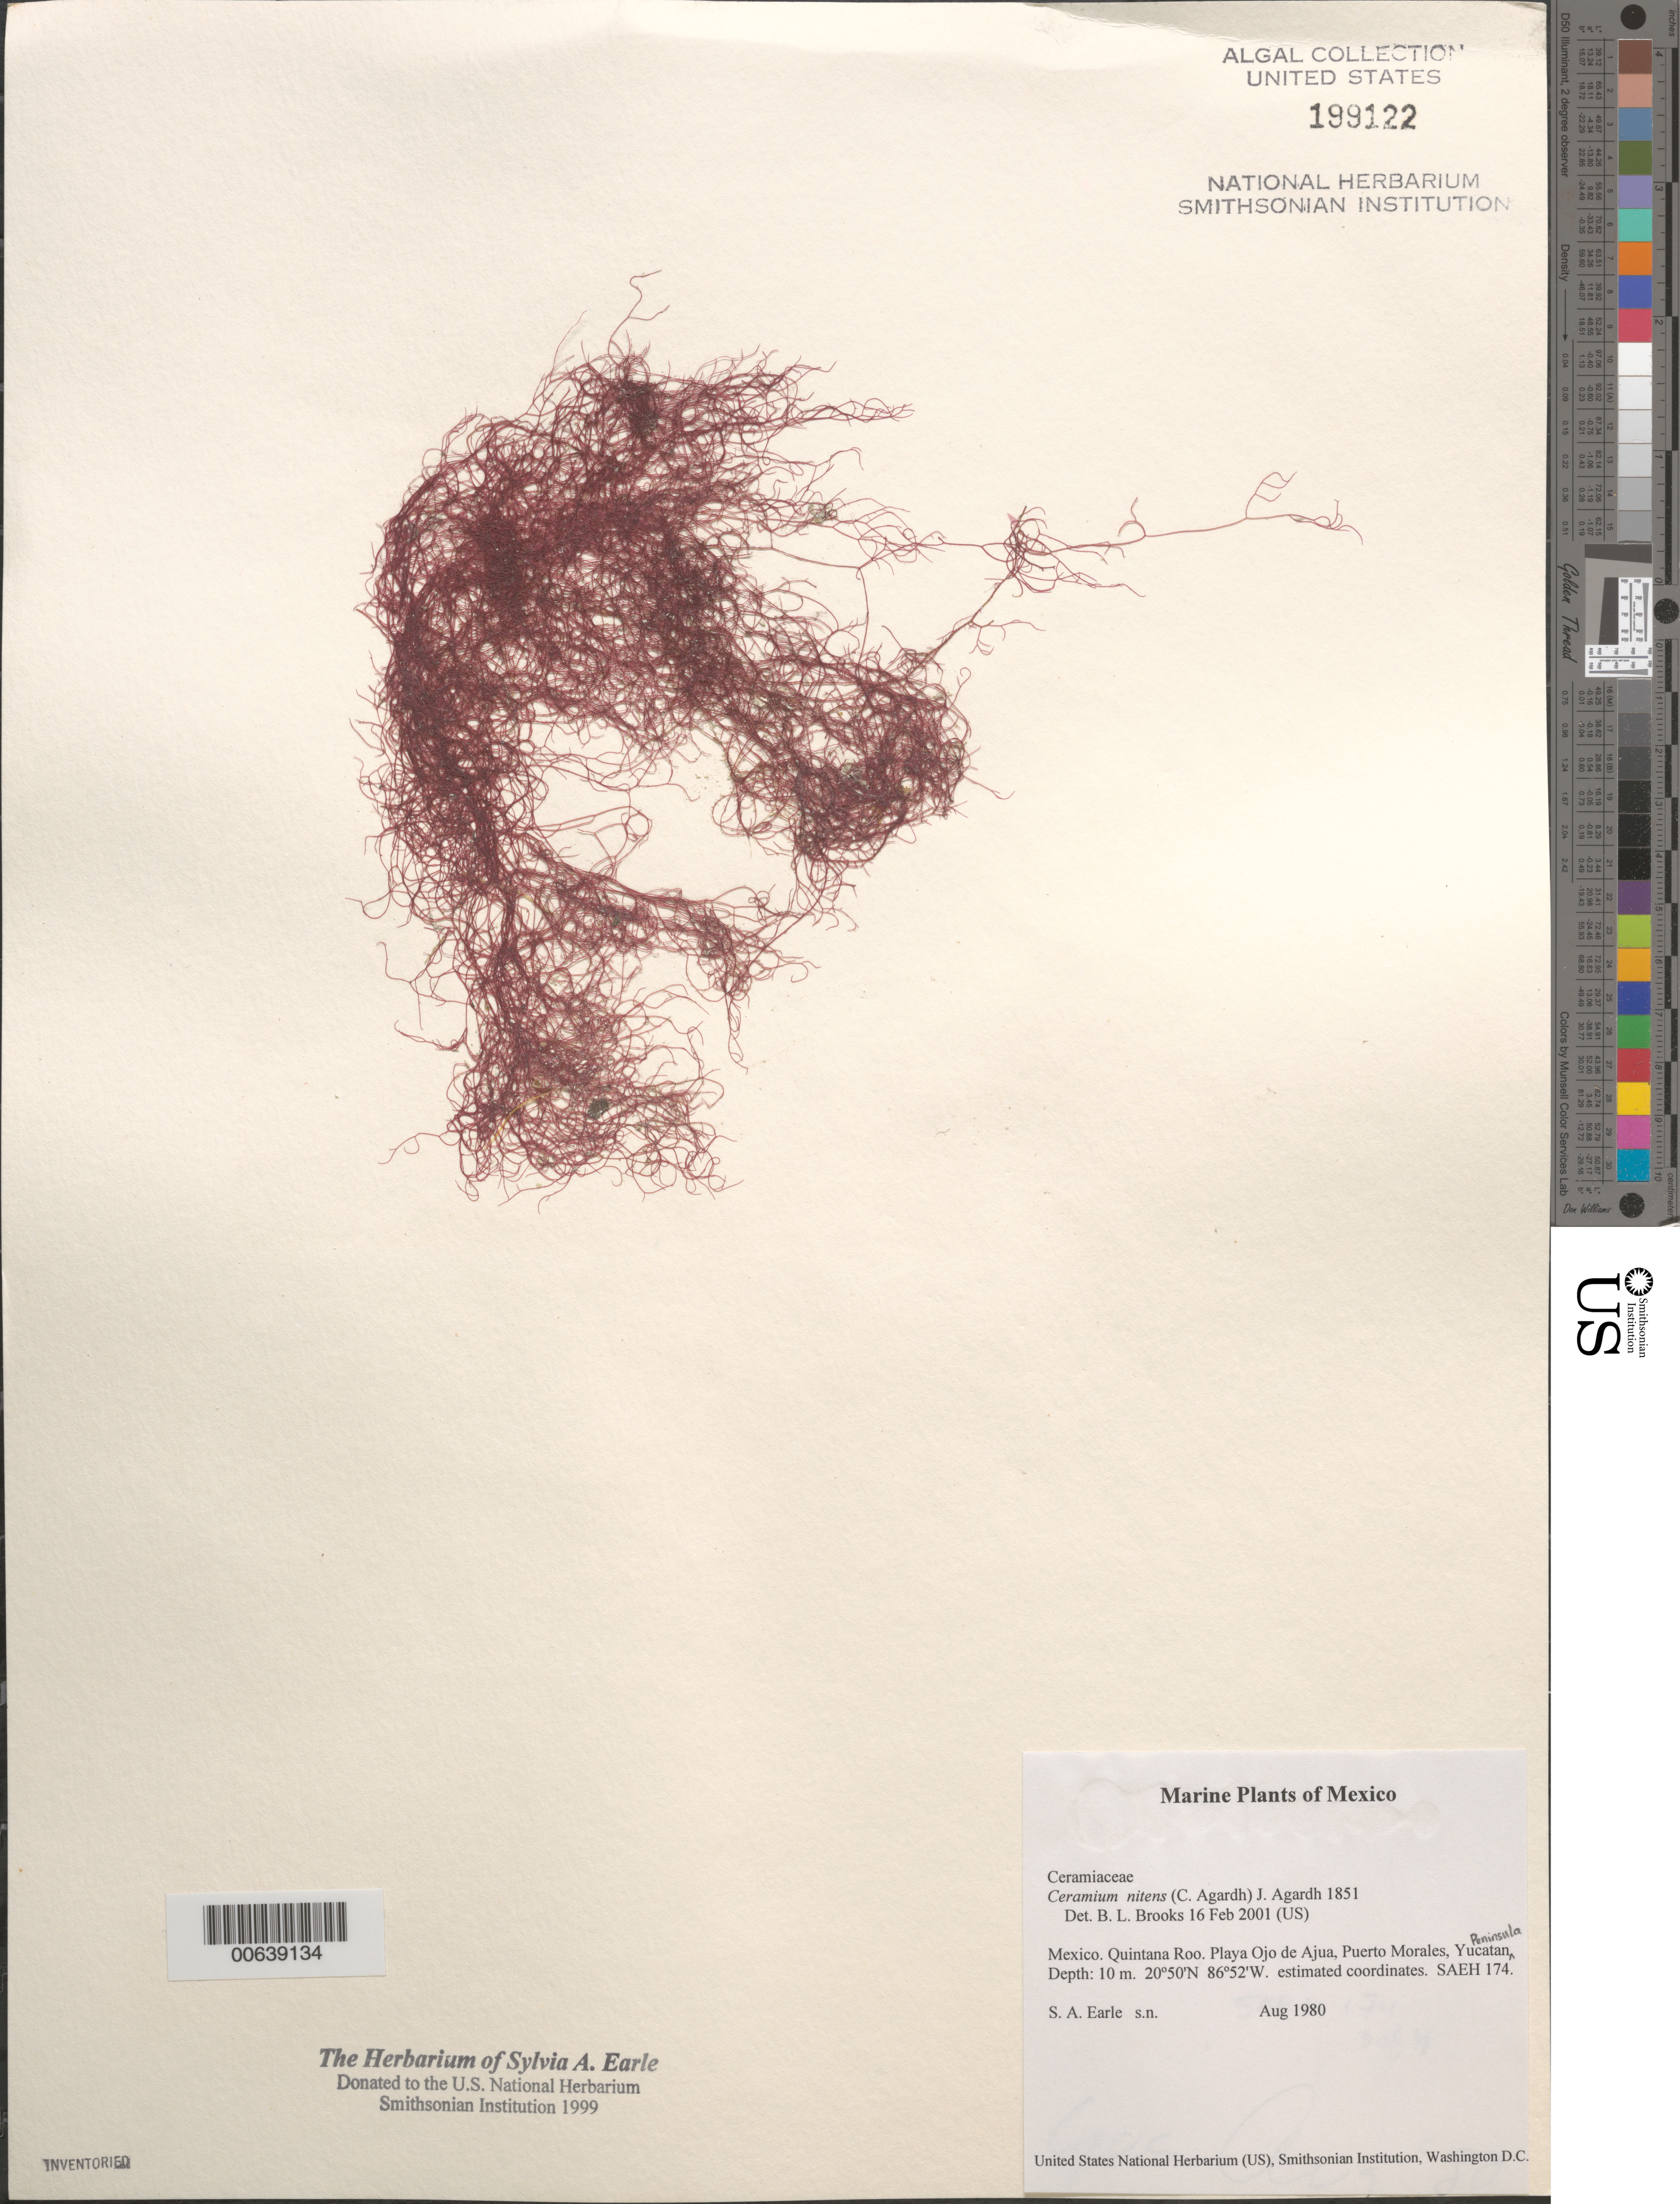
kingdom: Plantae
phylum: Rhodophyta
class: Florideophyceae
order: Ceramiales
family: Ceramiaceae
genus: Ceramium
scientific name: Ceramium nitens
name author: (C. Agardh) J. Agardh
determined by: Brooks, B. L., (BOT), Smithsonian Institution - National Museum of Natural History (UNITED STATES)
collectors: S. A. Earle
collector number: Saeh 174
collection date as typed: Aug 1980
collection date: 1980-08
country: Mexico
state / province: Quintana Roo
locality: Playa Ojo de Agua, Puerto Morales, Yucatan Peninsula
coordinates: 20 50' N, 86 52' W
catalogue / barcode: US 199122